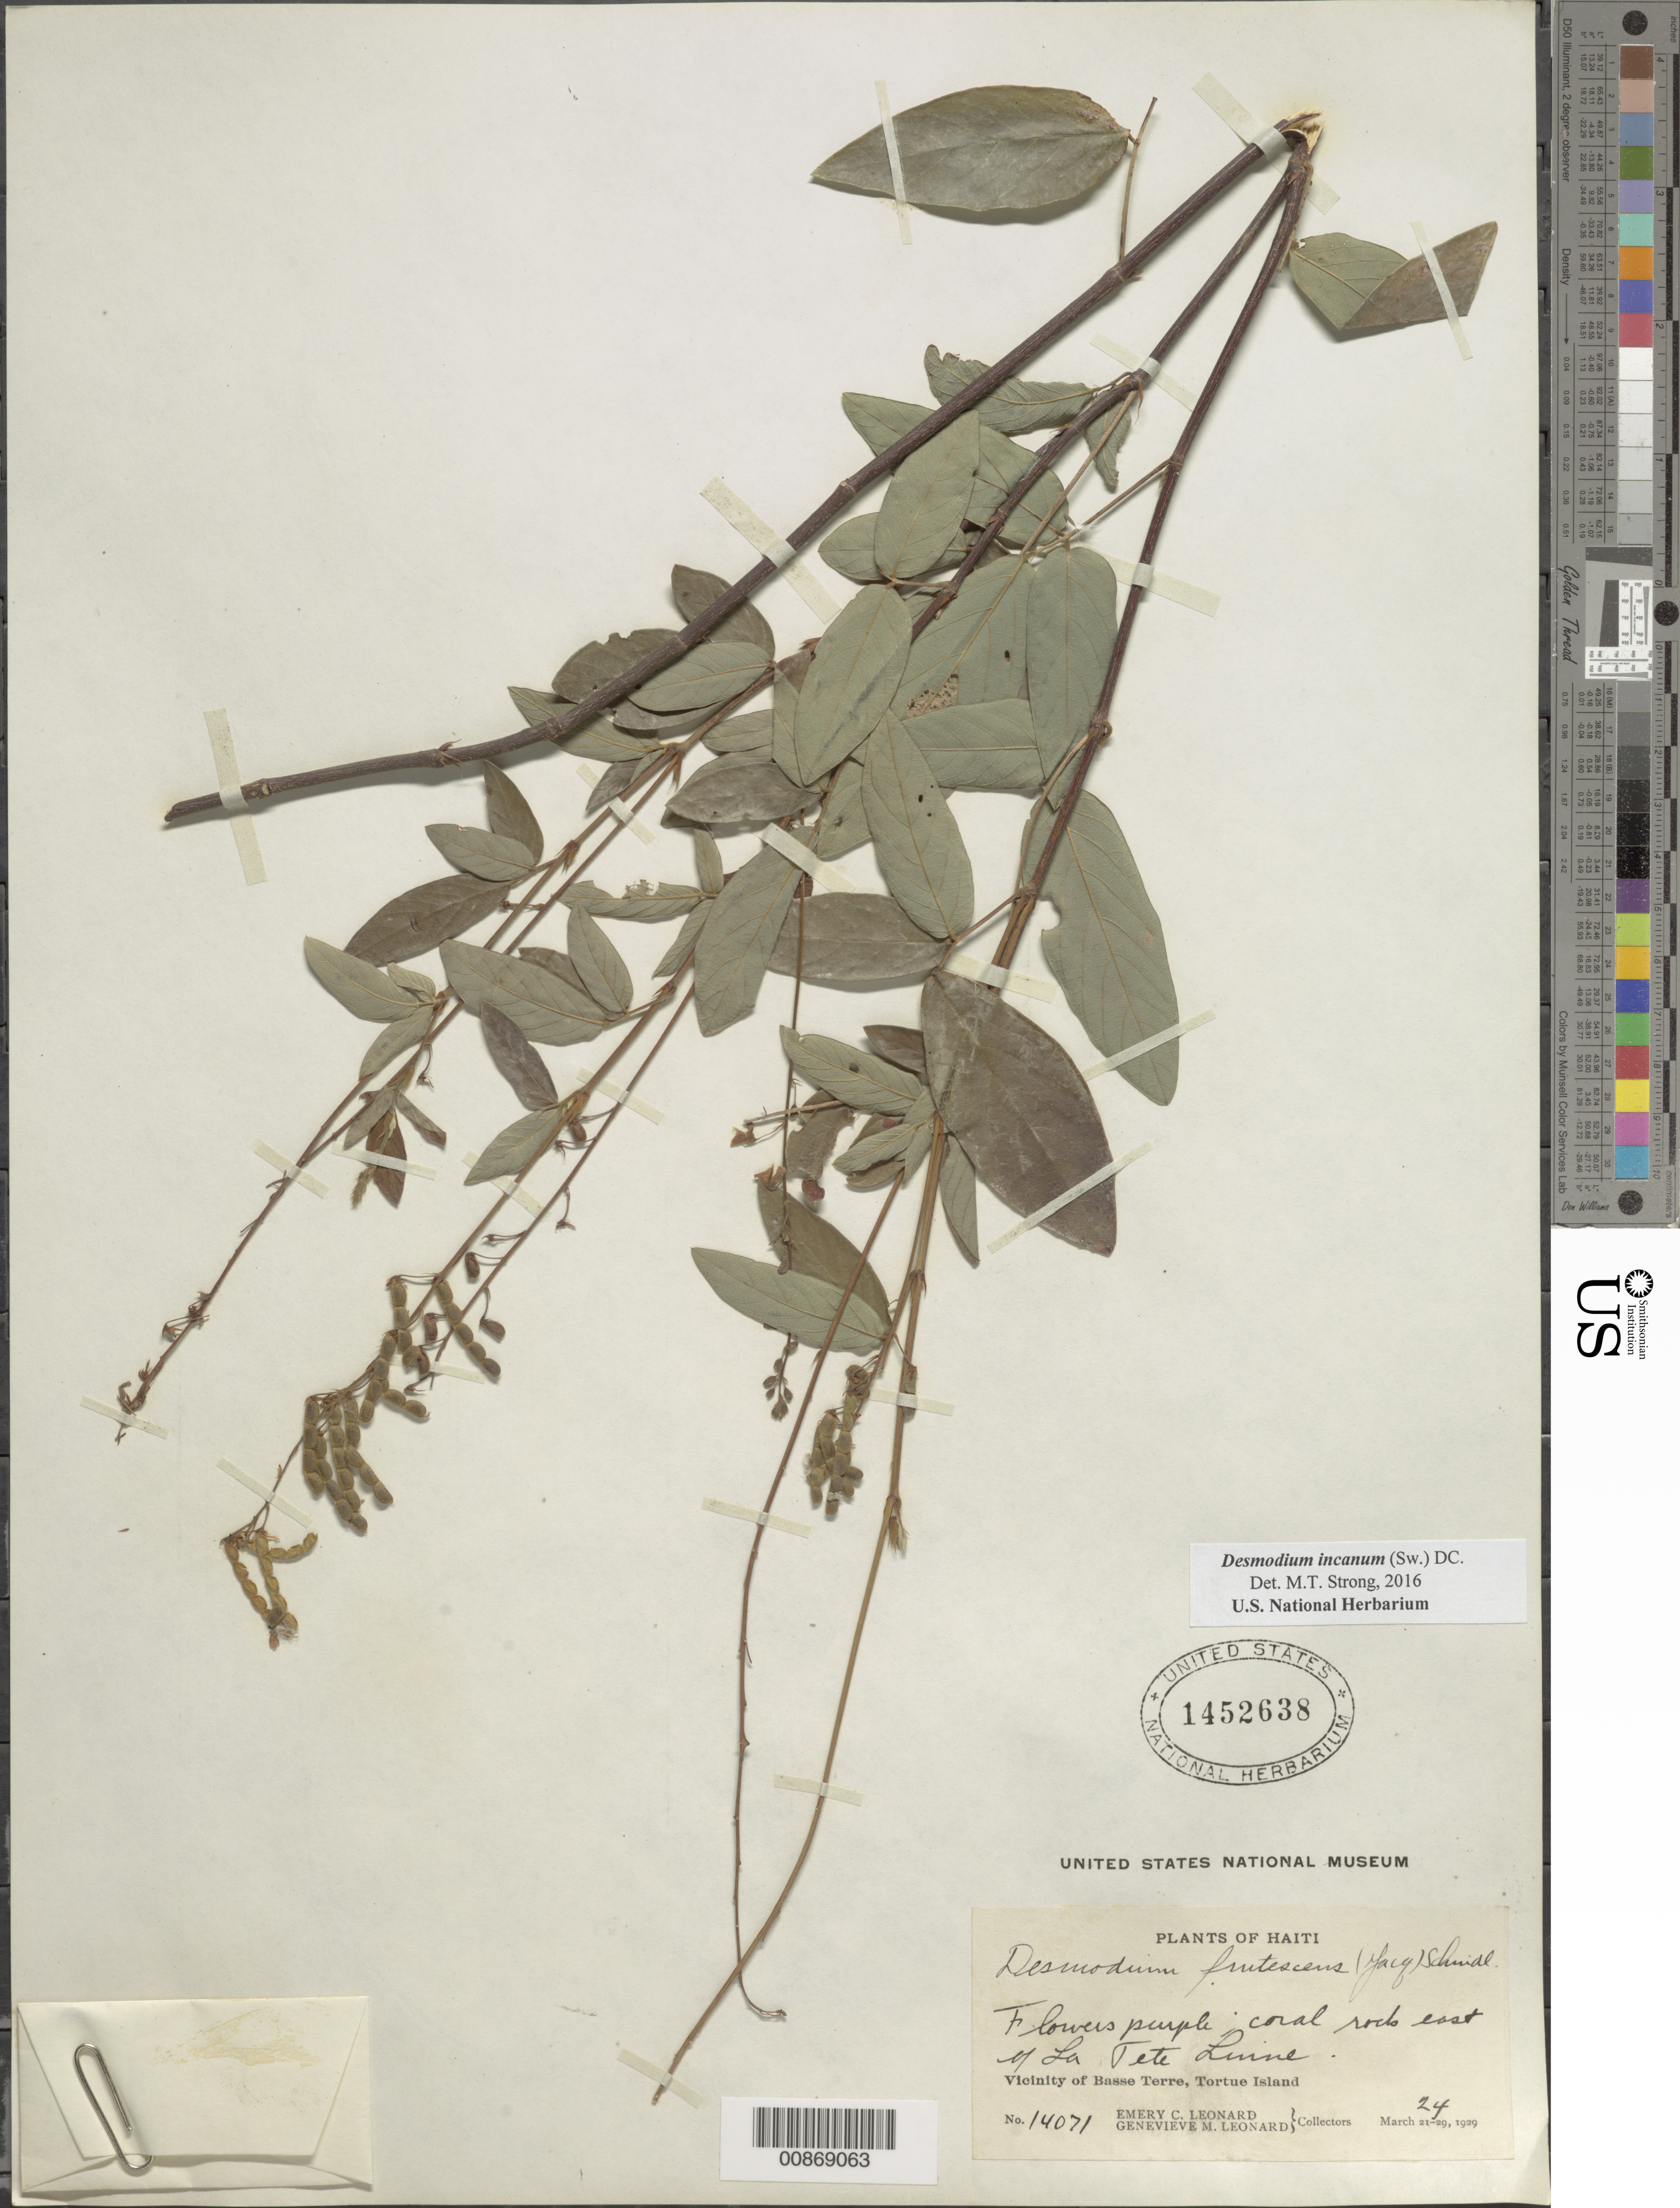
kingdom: Plantae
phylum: Tracheophyta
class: Magnoliopsida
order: Fabales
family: Fabaceae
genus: Desmodium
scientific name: Desmodium incanum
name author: (Sw.) DC.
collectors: E. C. Leonard & G. M. Leonard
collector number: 14071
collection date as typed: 24 Mar 1929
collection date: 1929-03-24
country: Haiti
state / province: Nord-Óuest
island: Île de la Tortue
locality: Vicinity of Basse Terre, Tortue Island. East of La Tete Linne.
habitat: Coral rocks.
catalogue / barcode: US 1452638